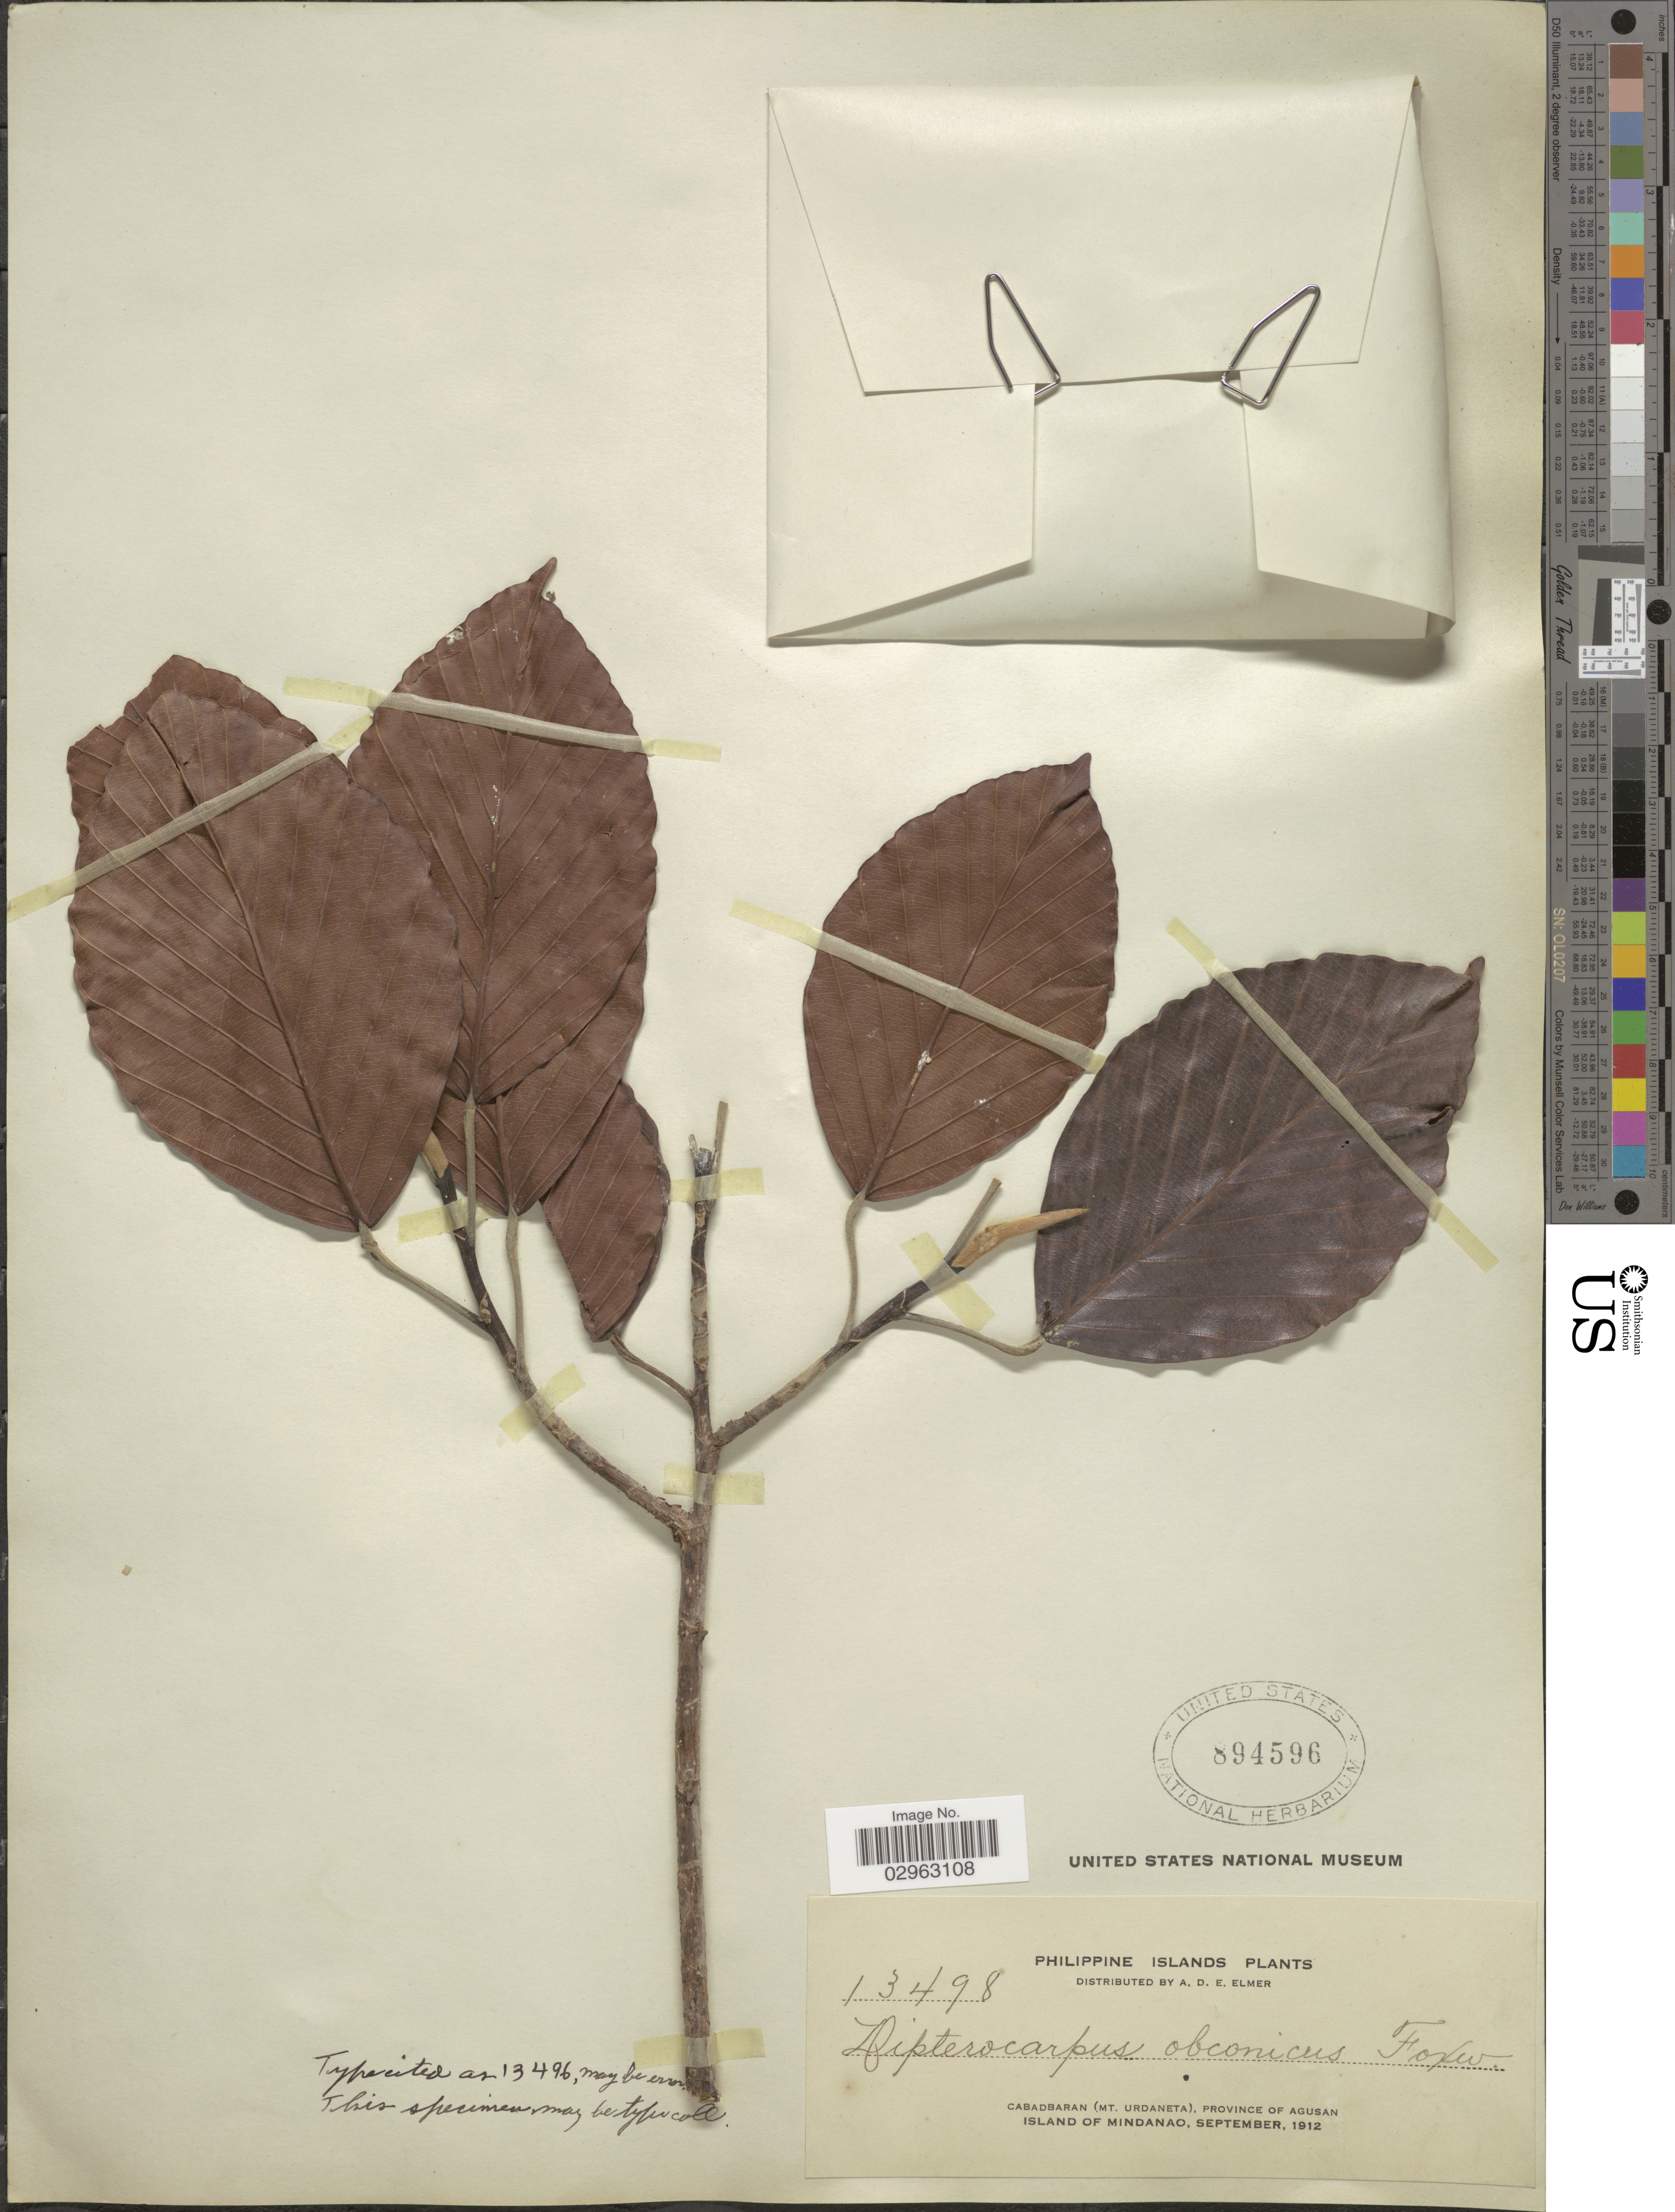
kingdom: Plantae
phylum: Tracheophyta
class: Magnoliopsida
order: Malvales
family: Dipterocarpaceae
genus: Dipterocarpus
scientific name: Dipterocarpus obconicus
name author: Foxw.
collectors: A. D. E. Elmer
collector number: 13498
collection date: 1912-09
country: Philippines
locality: Cabadbaran (Mt. Urdaneta), Province of Agusan. Island of Mindanao.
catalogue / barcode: US 894596